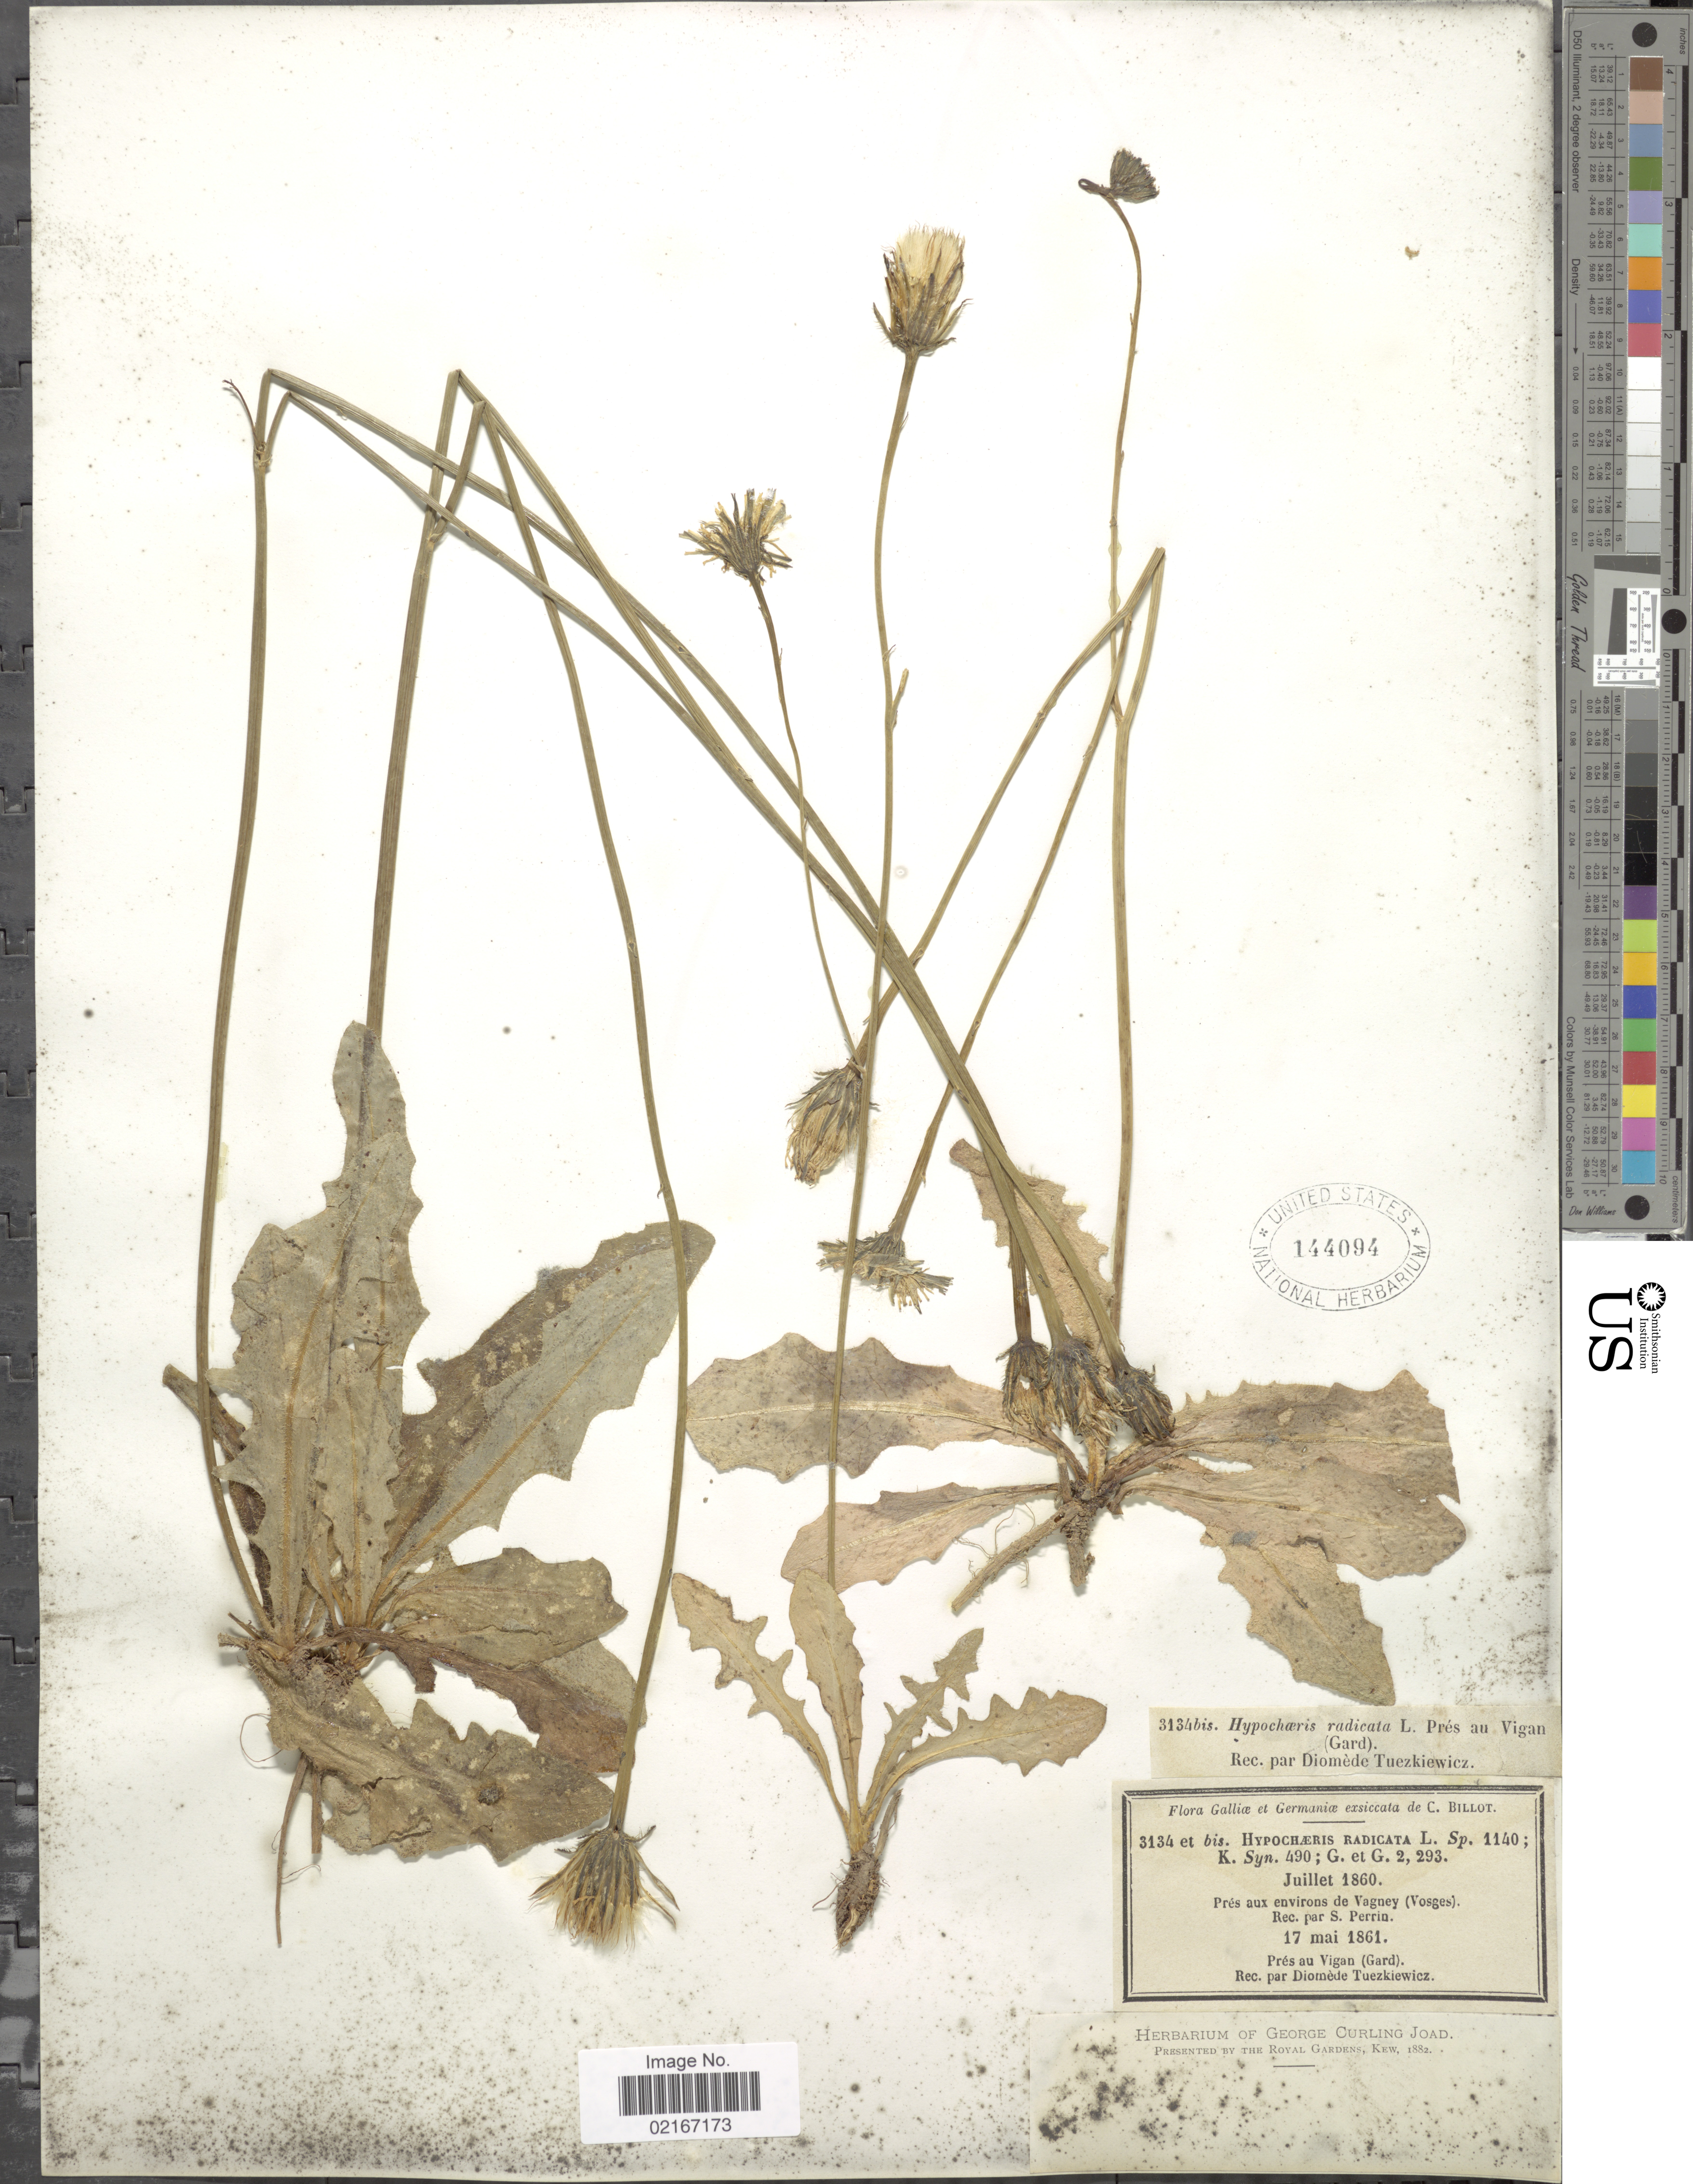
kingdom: Plantae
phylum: Tracheophyta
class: Magnoliopsida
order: Asterales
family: Asteraceae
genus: Hypochaeris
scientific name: Hypochaeris radicata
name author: L.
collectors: D. Tuezkiewicz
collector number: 3134 bis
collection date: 1861-05-17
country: France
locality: Galliae et Germania, Pres au Vigan (Gard)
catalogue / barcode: US 144094-2